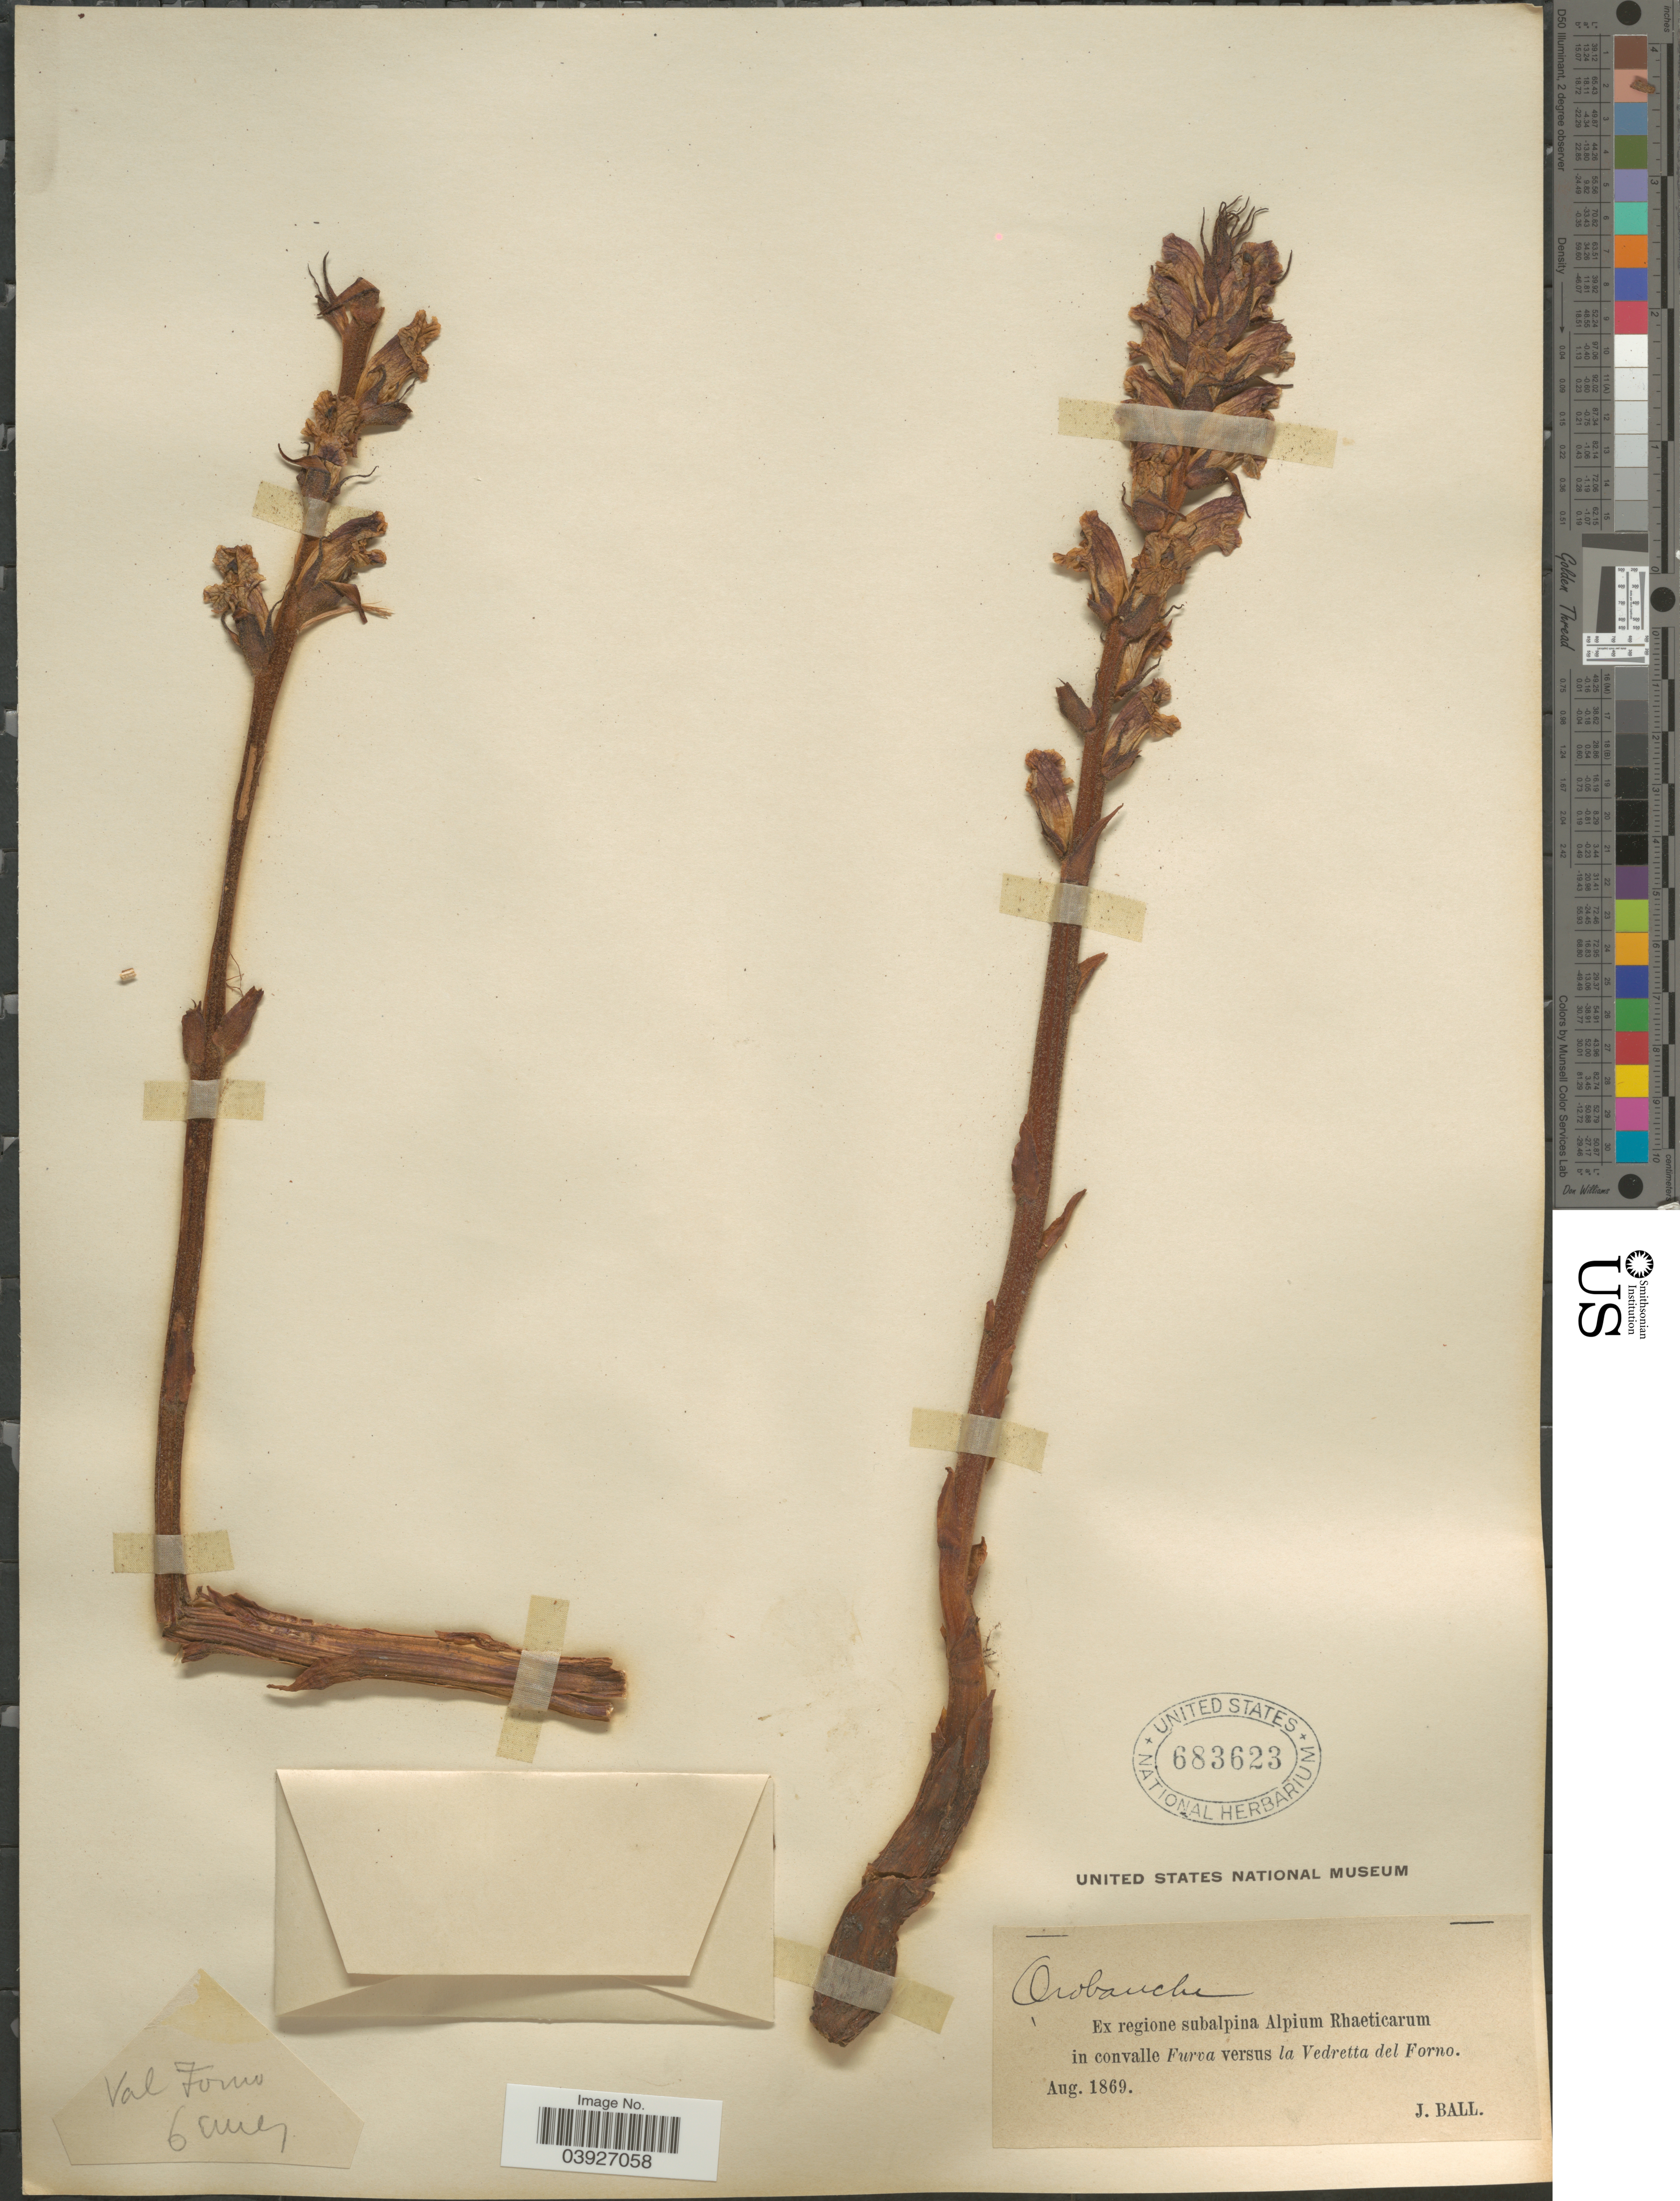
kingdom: Plantae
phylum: Tracheophyta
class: Magnoliopsida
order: Lamiales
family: Orobanchaceae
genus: Orobanche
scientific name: Orobanche sp.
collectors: J. Ball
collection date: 1869-08-06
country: Italy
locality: Ex regione subalpina Alpium Rhaeticarum in convalle Furva versus la Vedretta del Forno. Val Forno.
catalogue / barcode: US 683623